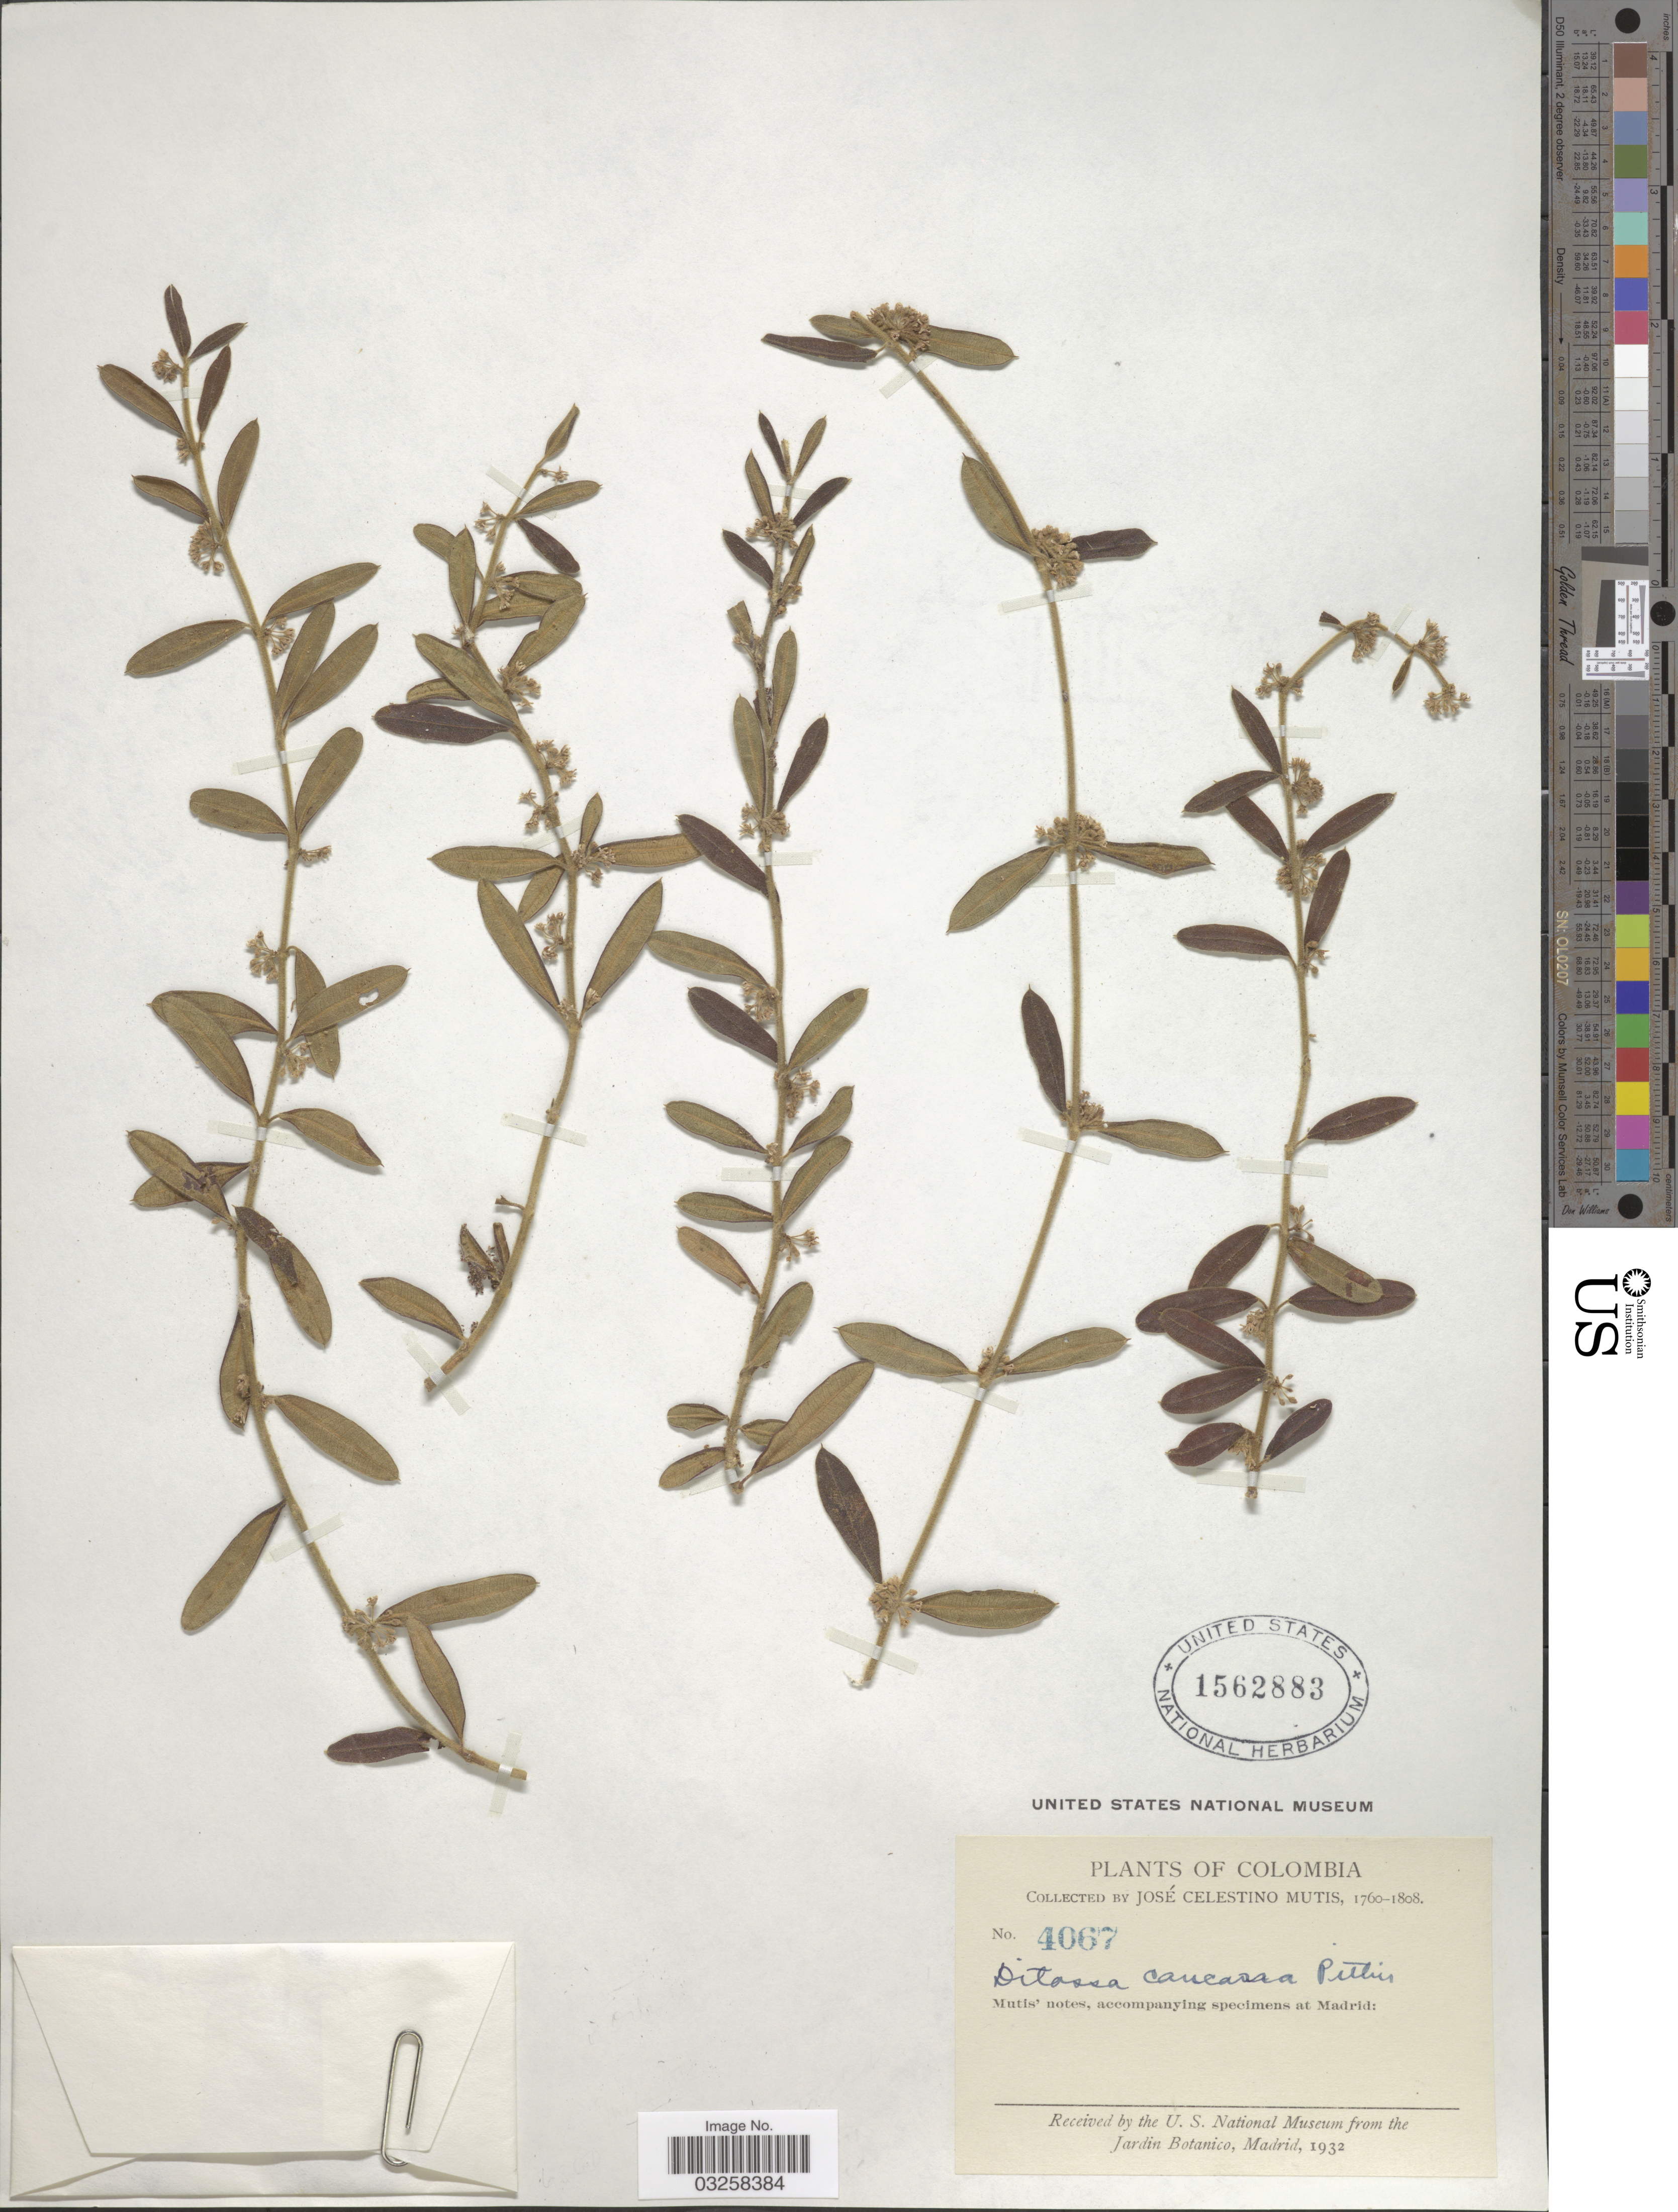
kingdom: Plantae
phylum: Tracheophyta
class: Magnoliopsida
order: Gentianales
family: Apocynaceae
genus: Ditassa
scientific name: Ditassa caucana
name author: Pittier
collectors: J. C. B. Mutis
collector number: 4067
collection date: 1760/1808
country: Colombia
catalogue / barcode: US 1562883